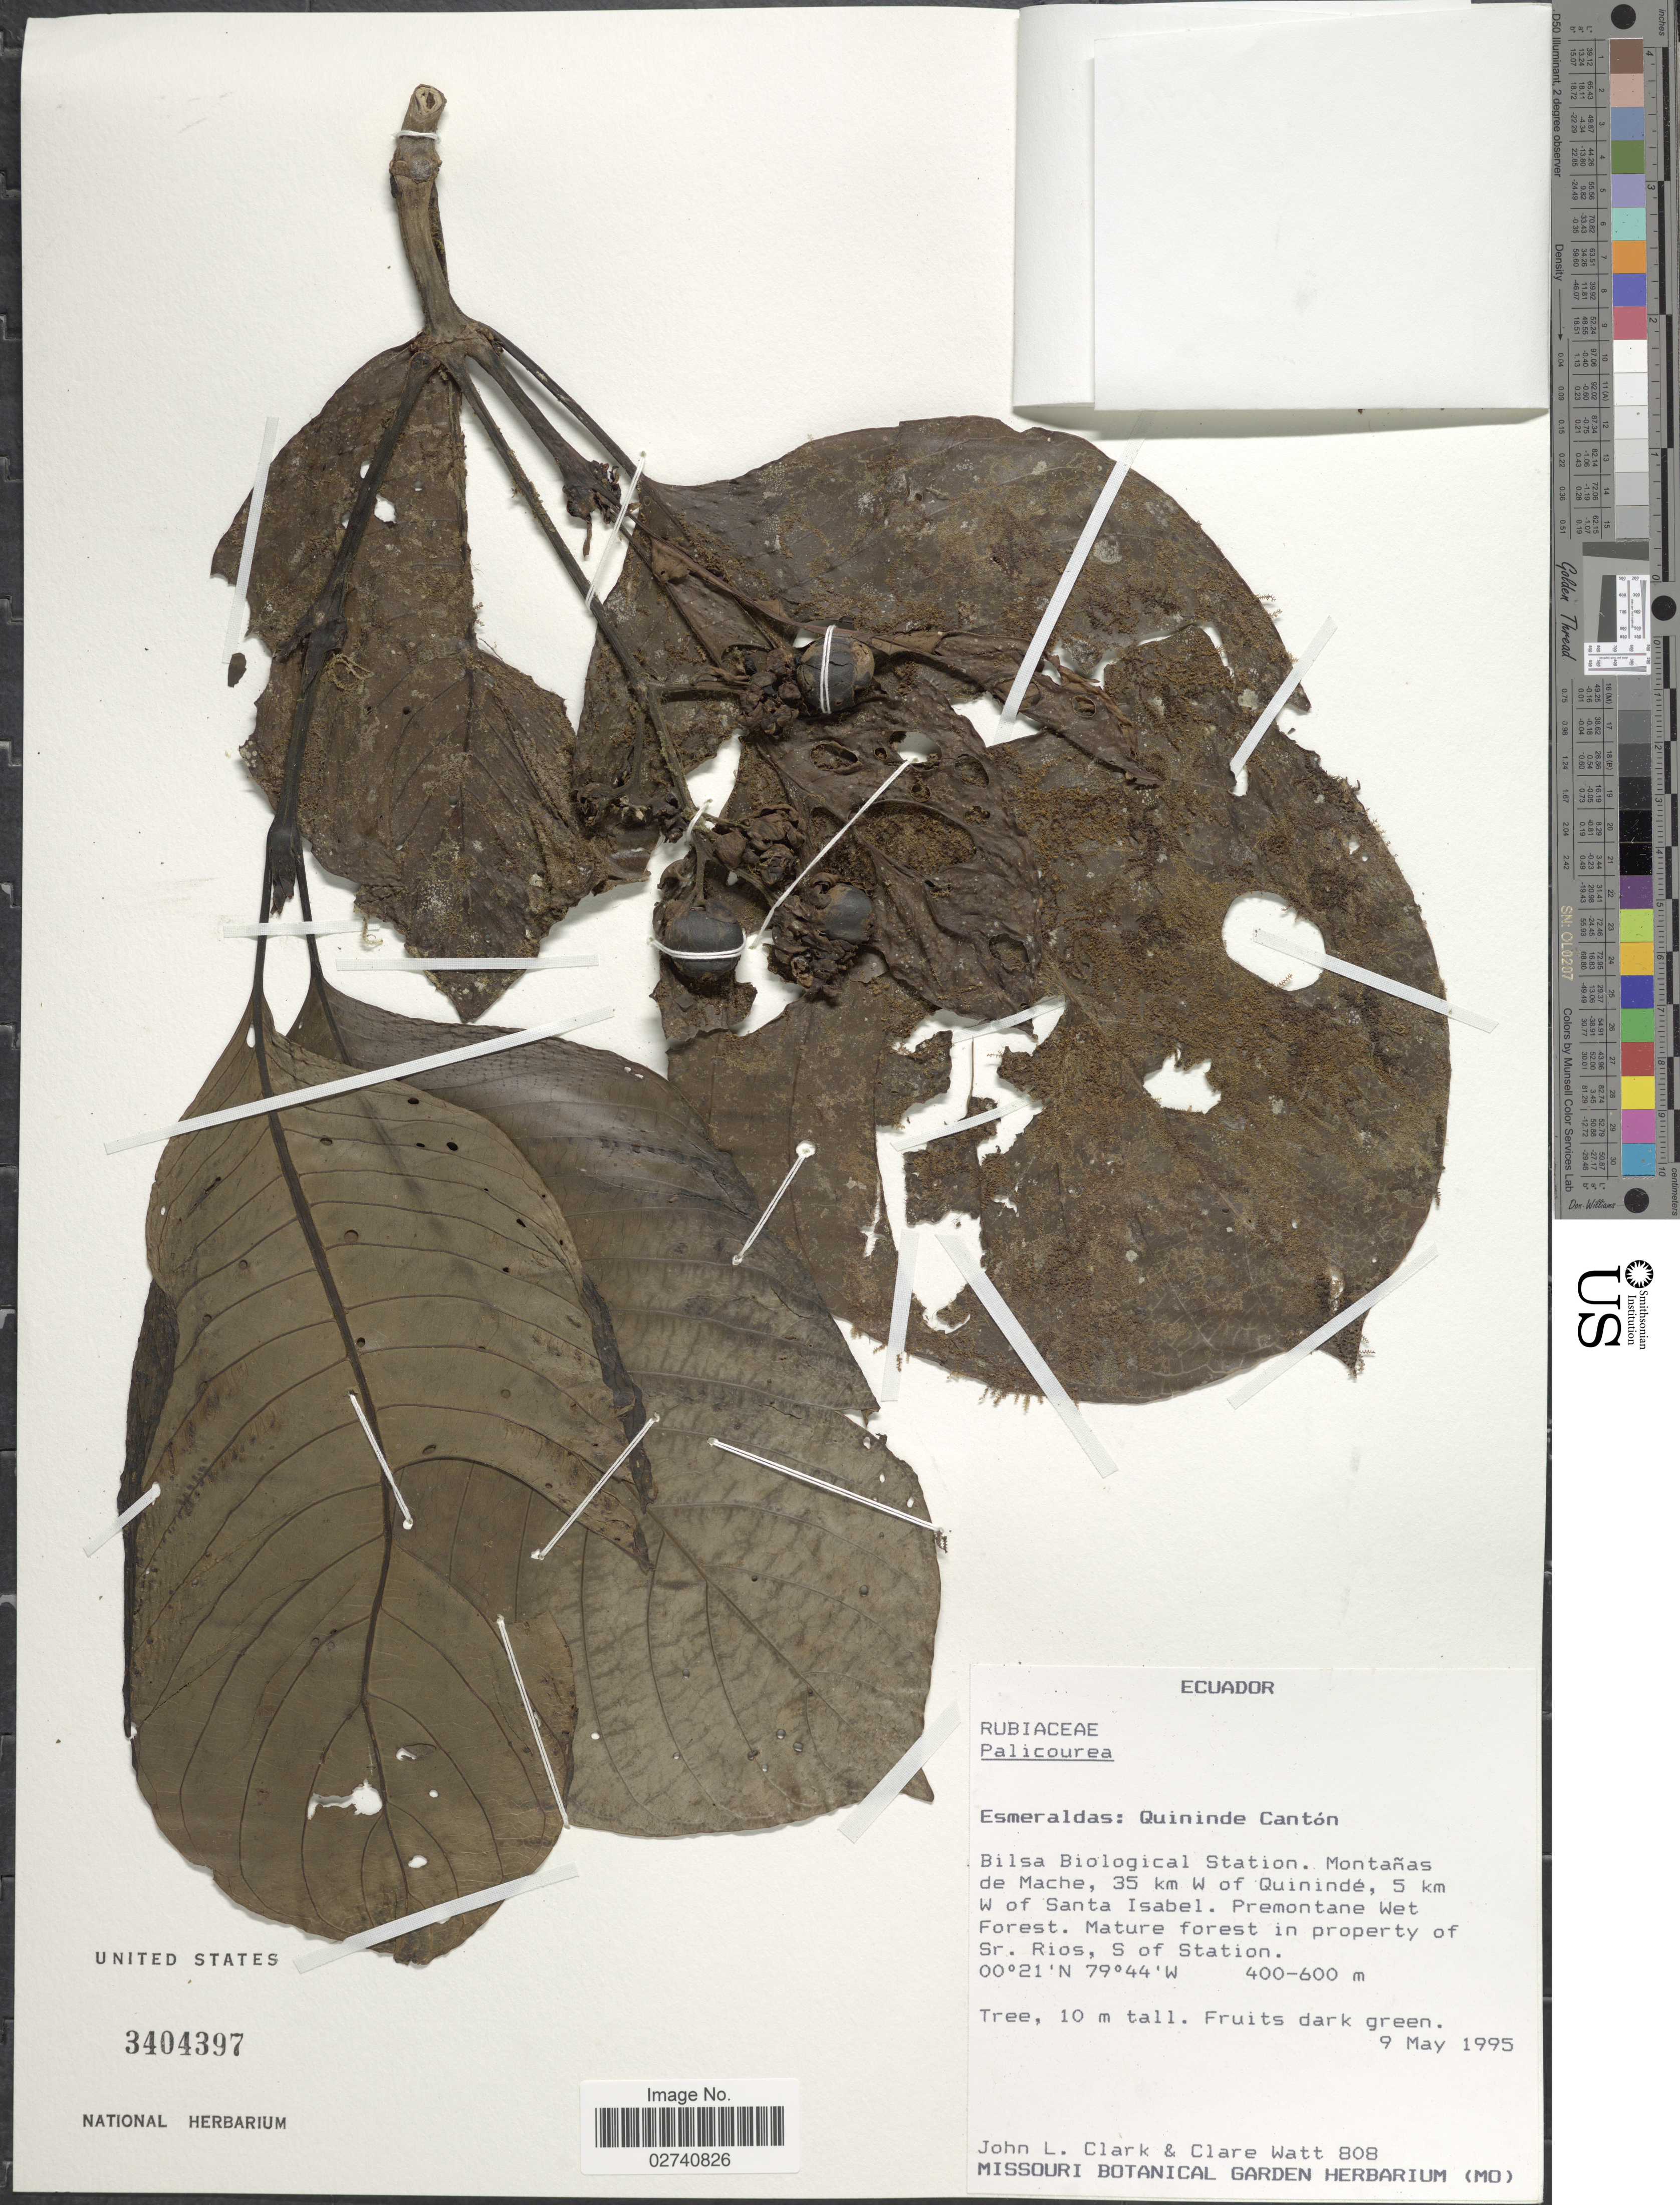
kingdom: Plantae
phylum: Tracheophyta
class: Magnoliopsida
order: Gentianales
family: Rubiaceae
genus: Palicourea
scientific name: Palicourea sp.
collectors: J. L. Clark & C. Watt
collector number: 808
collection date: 1995-05-09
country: Ecuador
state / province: Esmeraldas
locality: Quininde Canton, Bilsa Biological Station. Montanas de Mache, 35 km W of Quininde, 5 km W of Santa Isabel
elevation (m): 400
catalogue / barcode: US 3404397